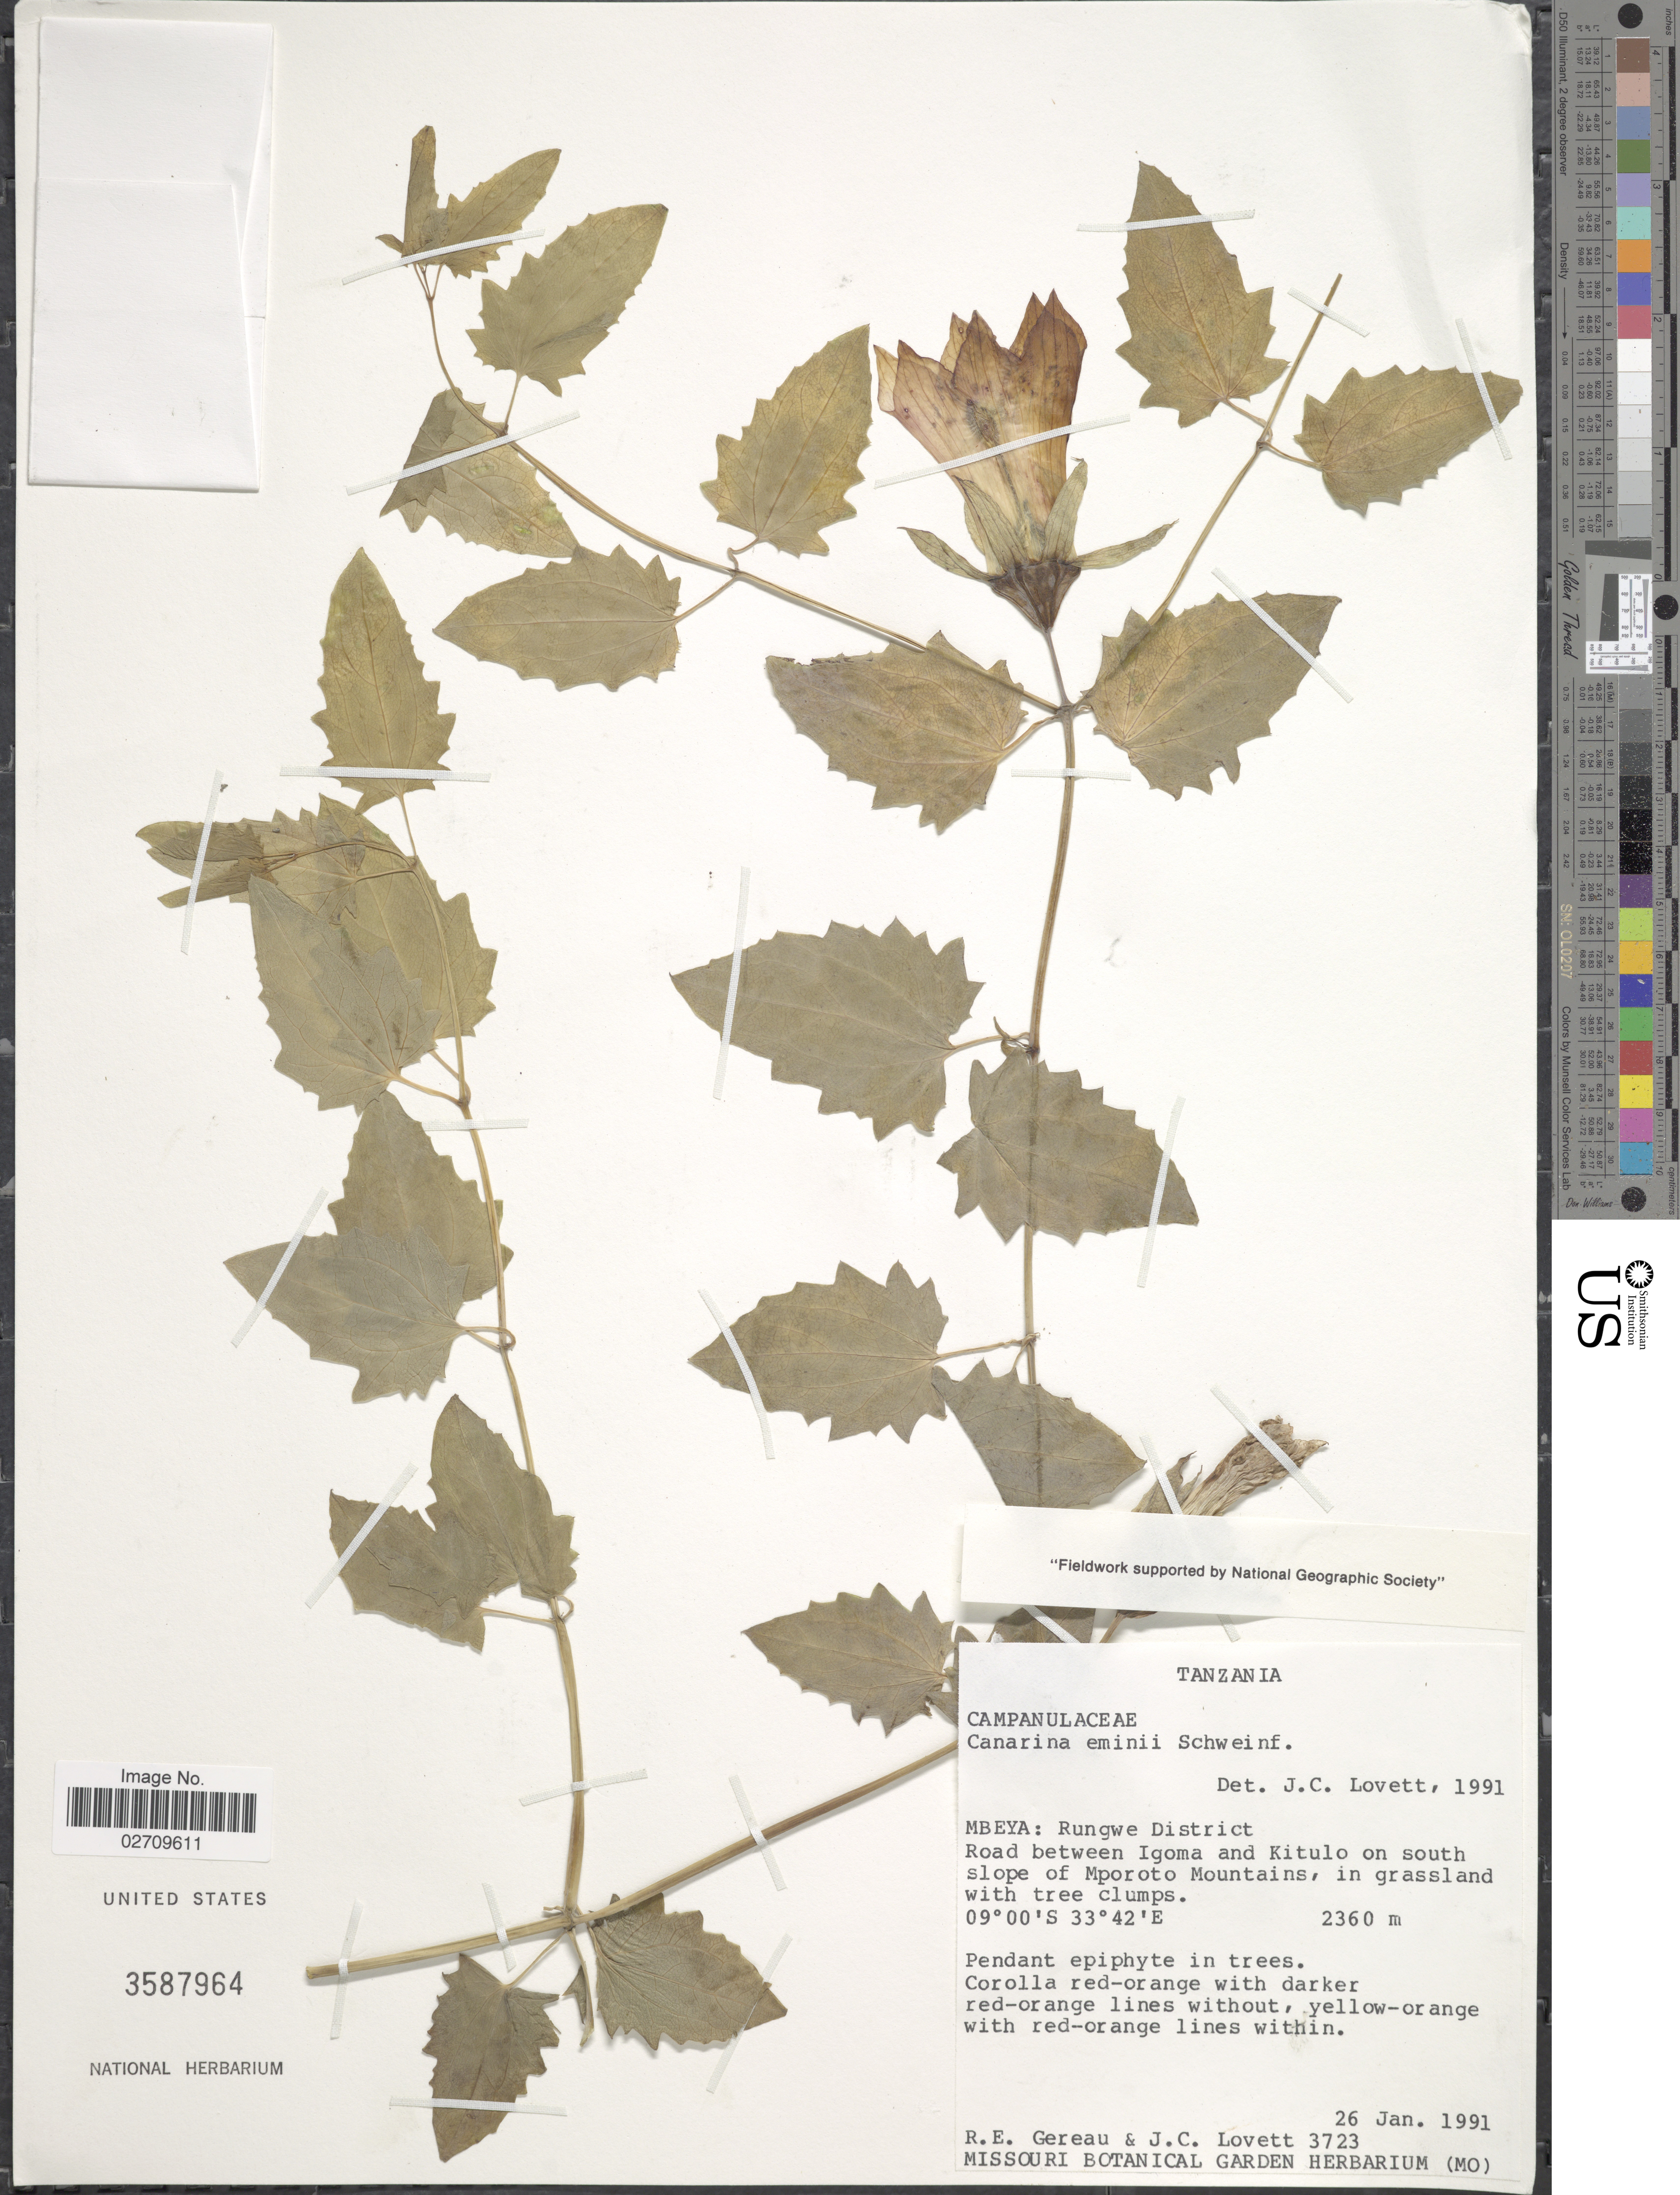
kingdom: Plantae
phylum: Tracheophyta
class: Magnoliopsida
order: Asterales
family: Campanulaceae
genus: Canarina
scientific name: Canarina eminii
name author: Asch. ex Schweinf.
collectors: R. Gereau & J. Lovett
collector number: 3723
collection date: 1991-01-26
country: Tanzania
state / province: Mbeya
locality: Rungwe District, Road between Igoma and Kitulo on south slope of Mporto Mountains, in grassland with three clumps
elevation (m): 2360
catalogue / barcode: US 3587964